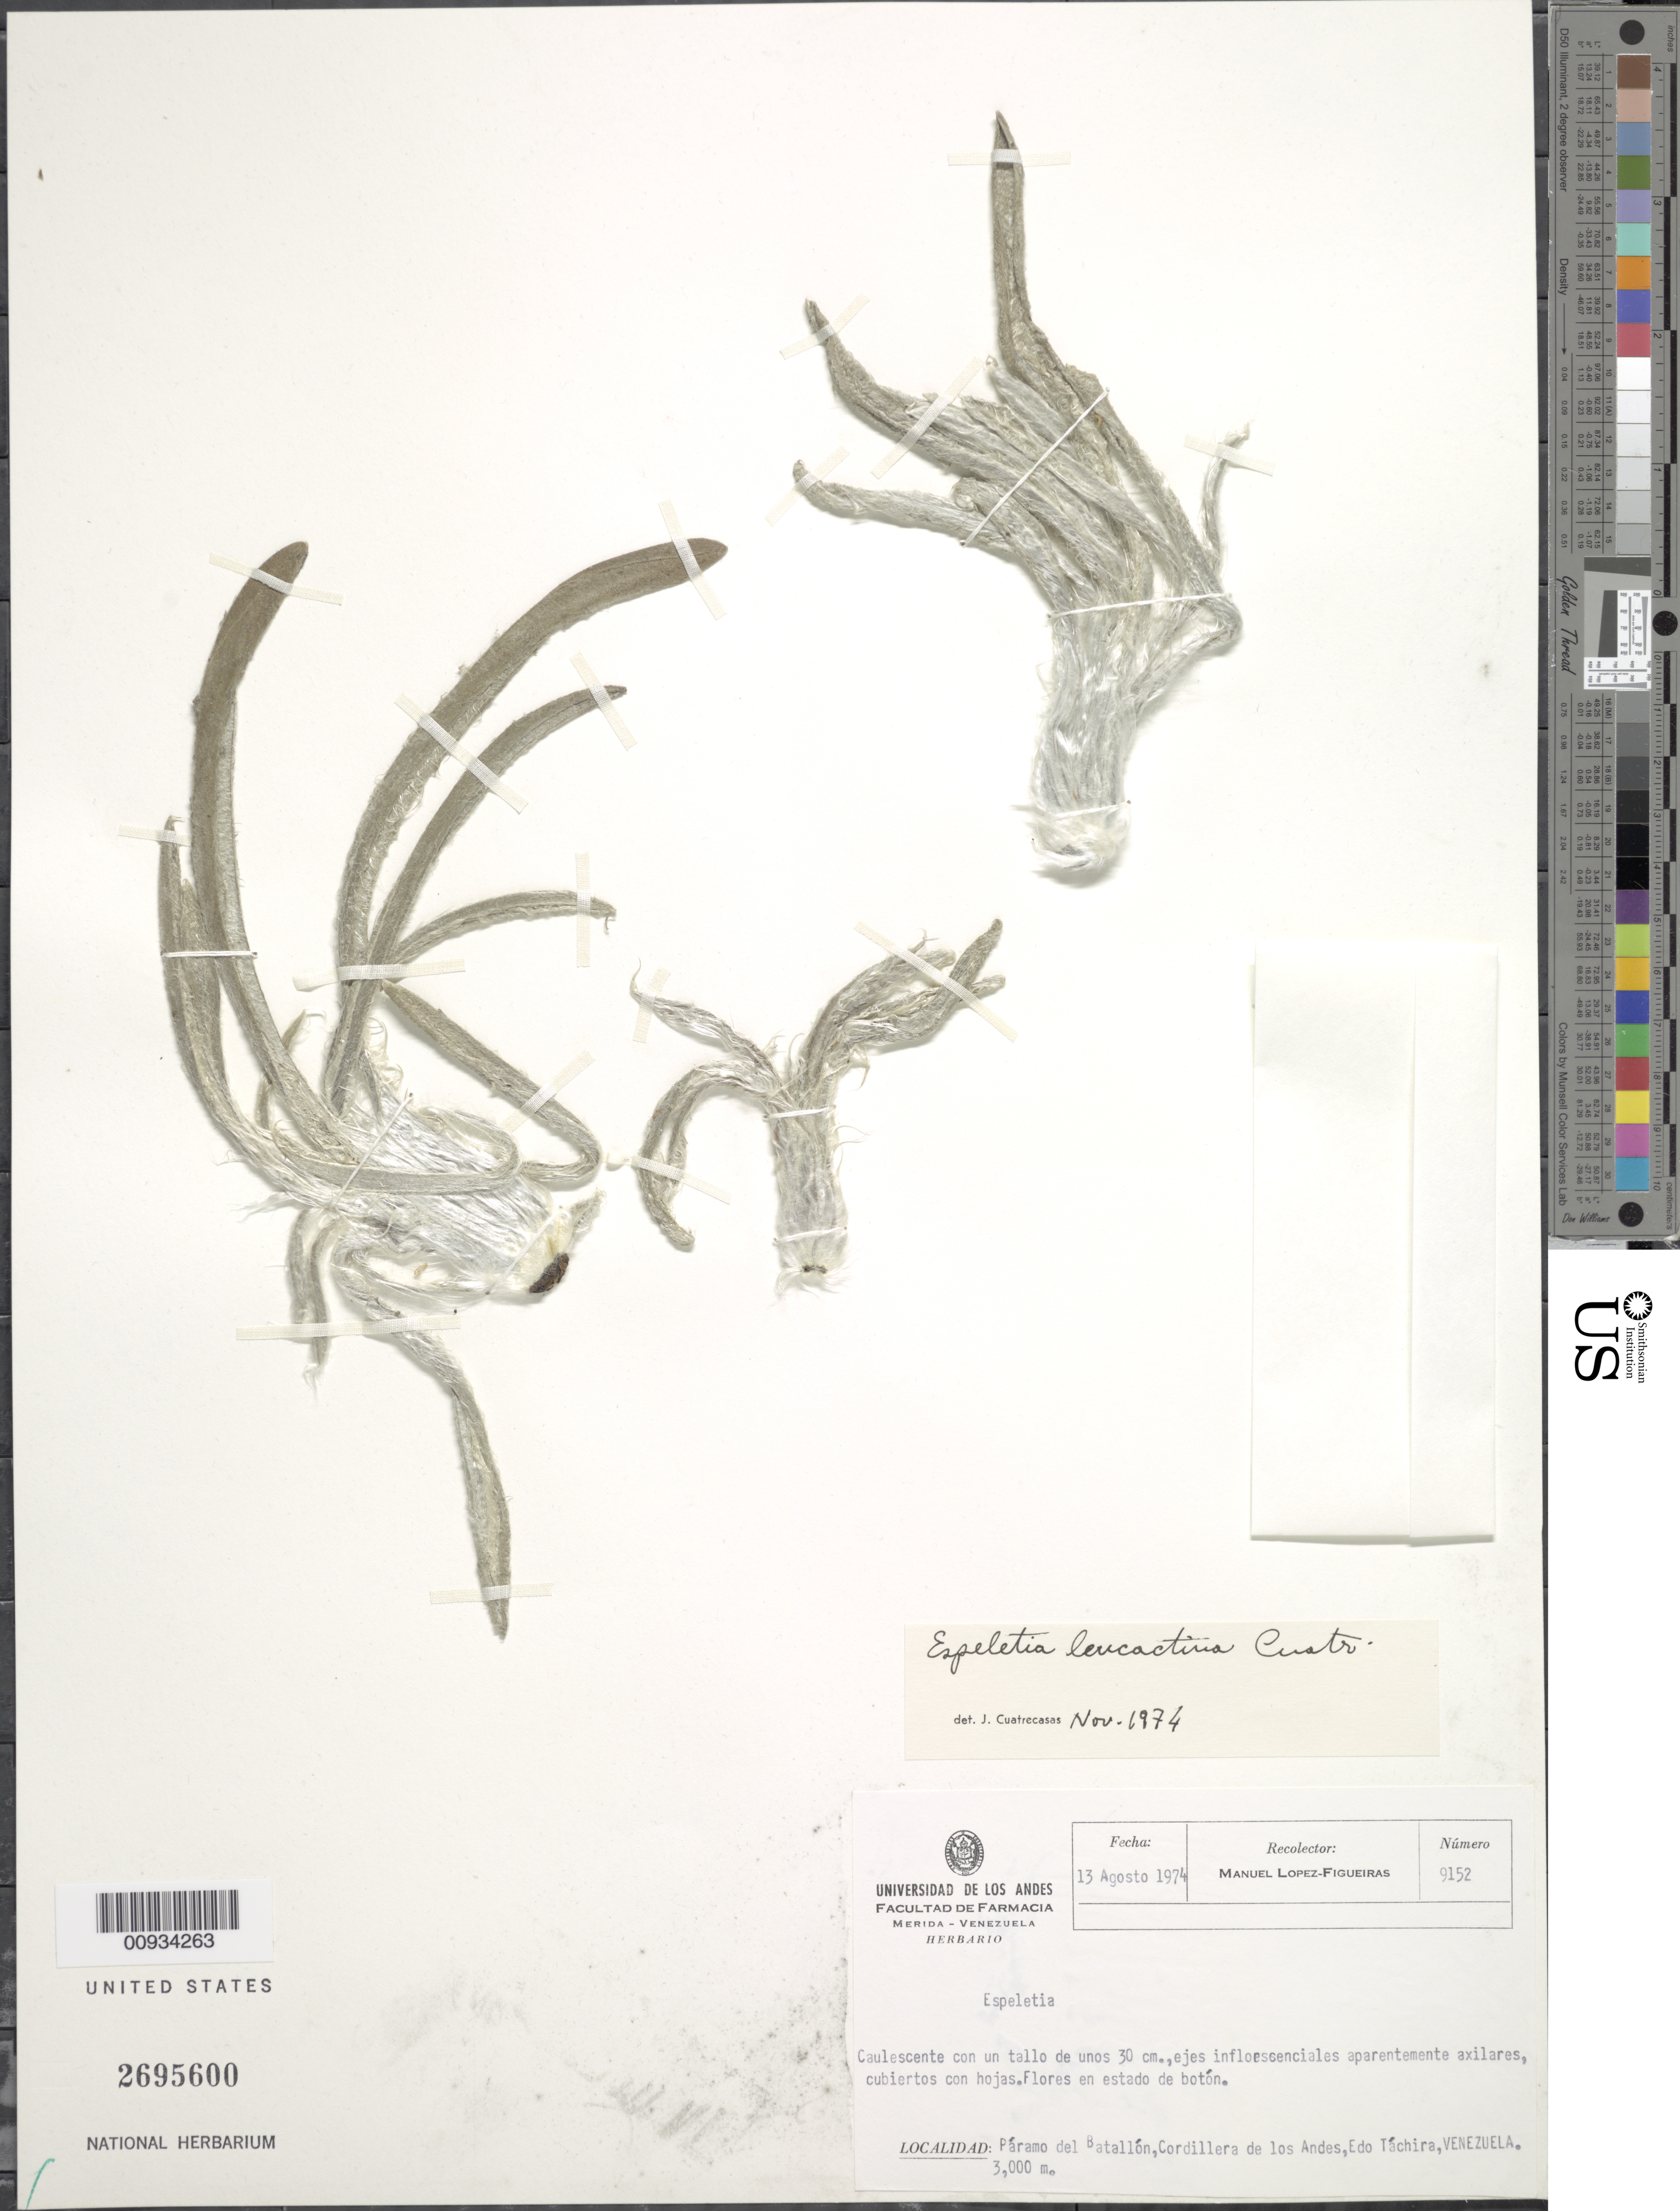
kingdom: Plantae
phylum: Tracheophyta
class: Magnoliopsida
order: Asterales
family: Asteraceae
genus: Ruilopezia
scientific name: Ruilopezia leucactina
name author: (Cuatrec.) Cuatrec.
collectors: M. López Figueiras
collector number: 9152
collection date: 1974-08-13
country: Venezuela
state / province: Táchira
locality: Páramo del Batallón. Cordillera de los Andes.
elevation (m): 3000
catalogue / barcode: US 2695600